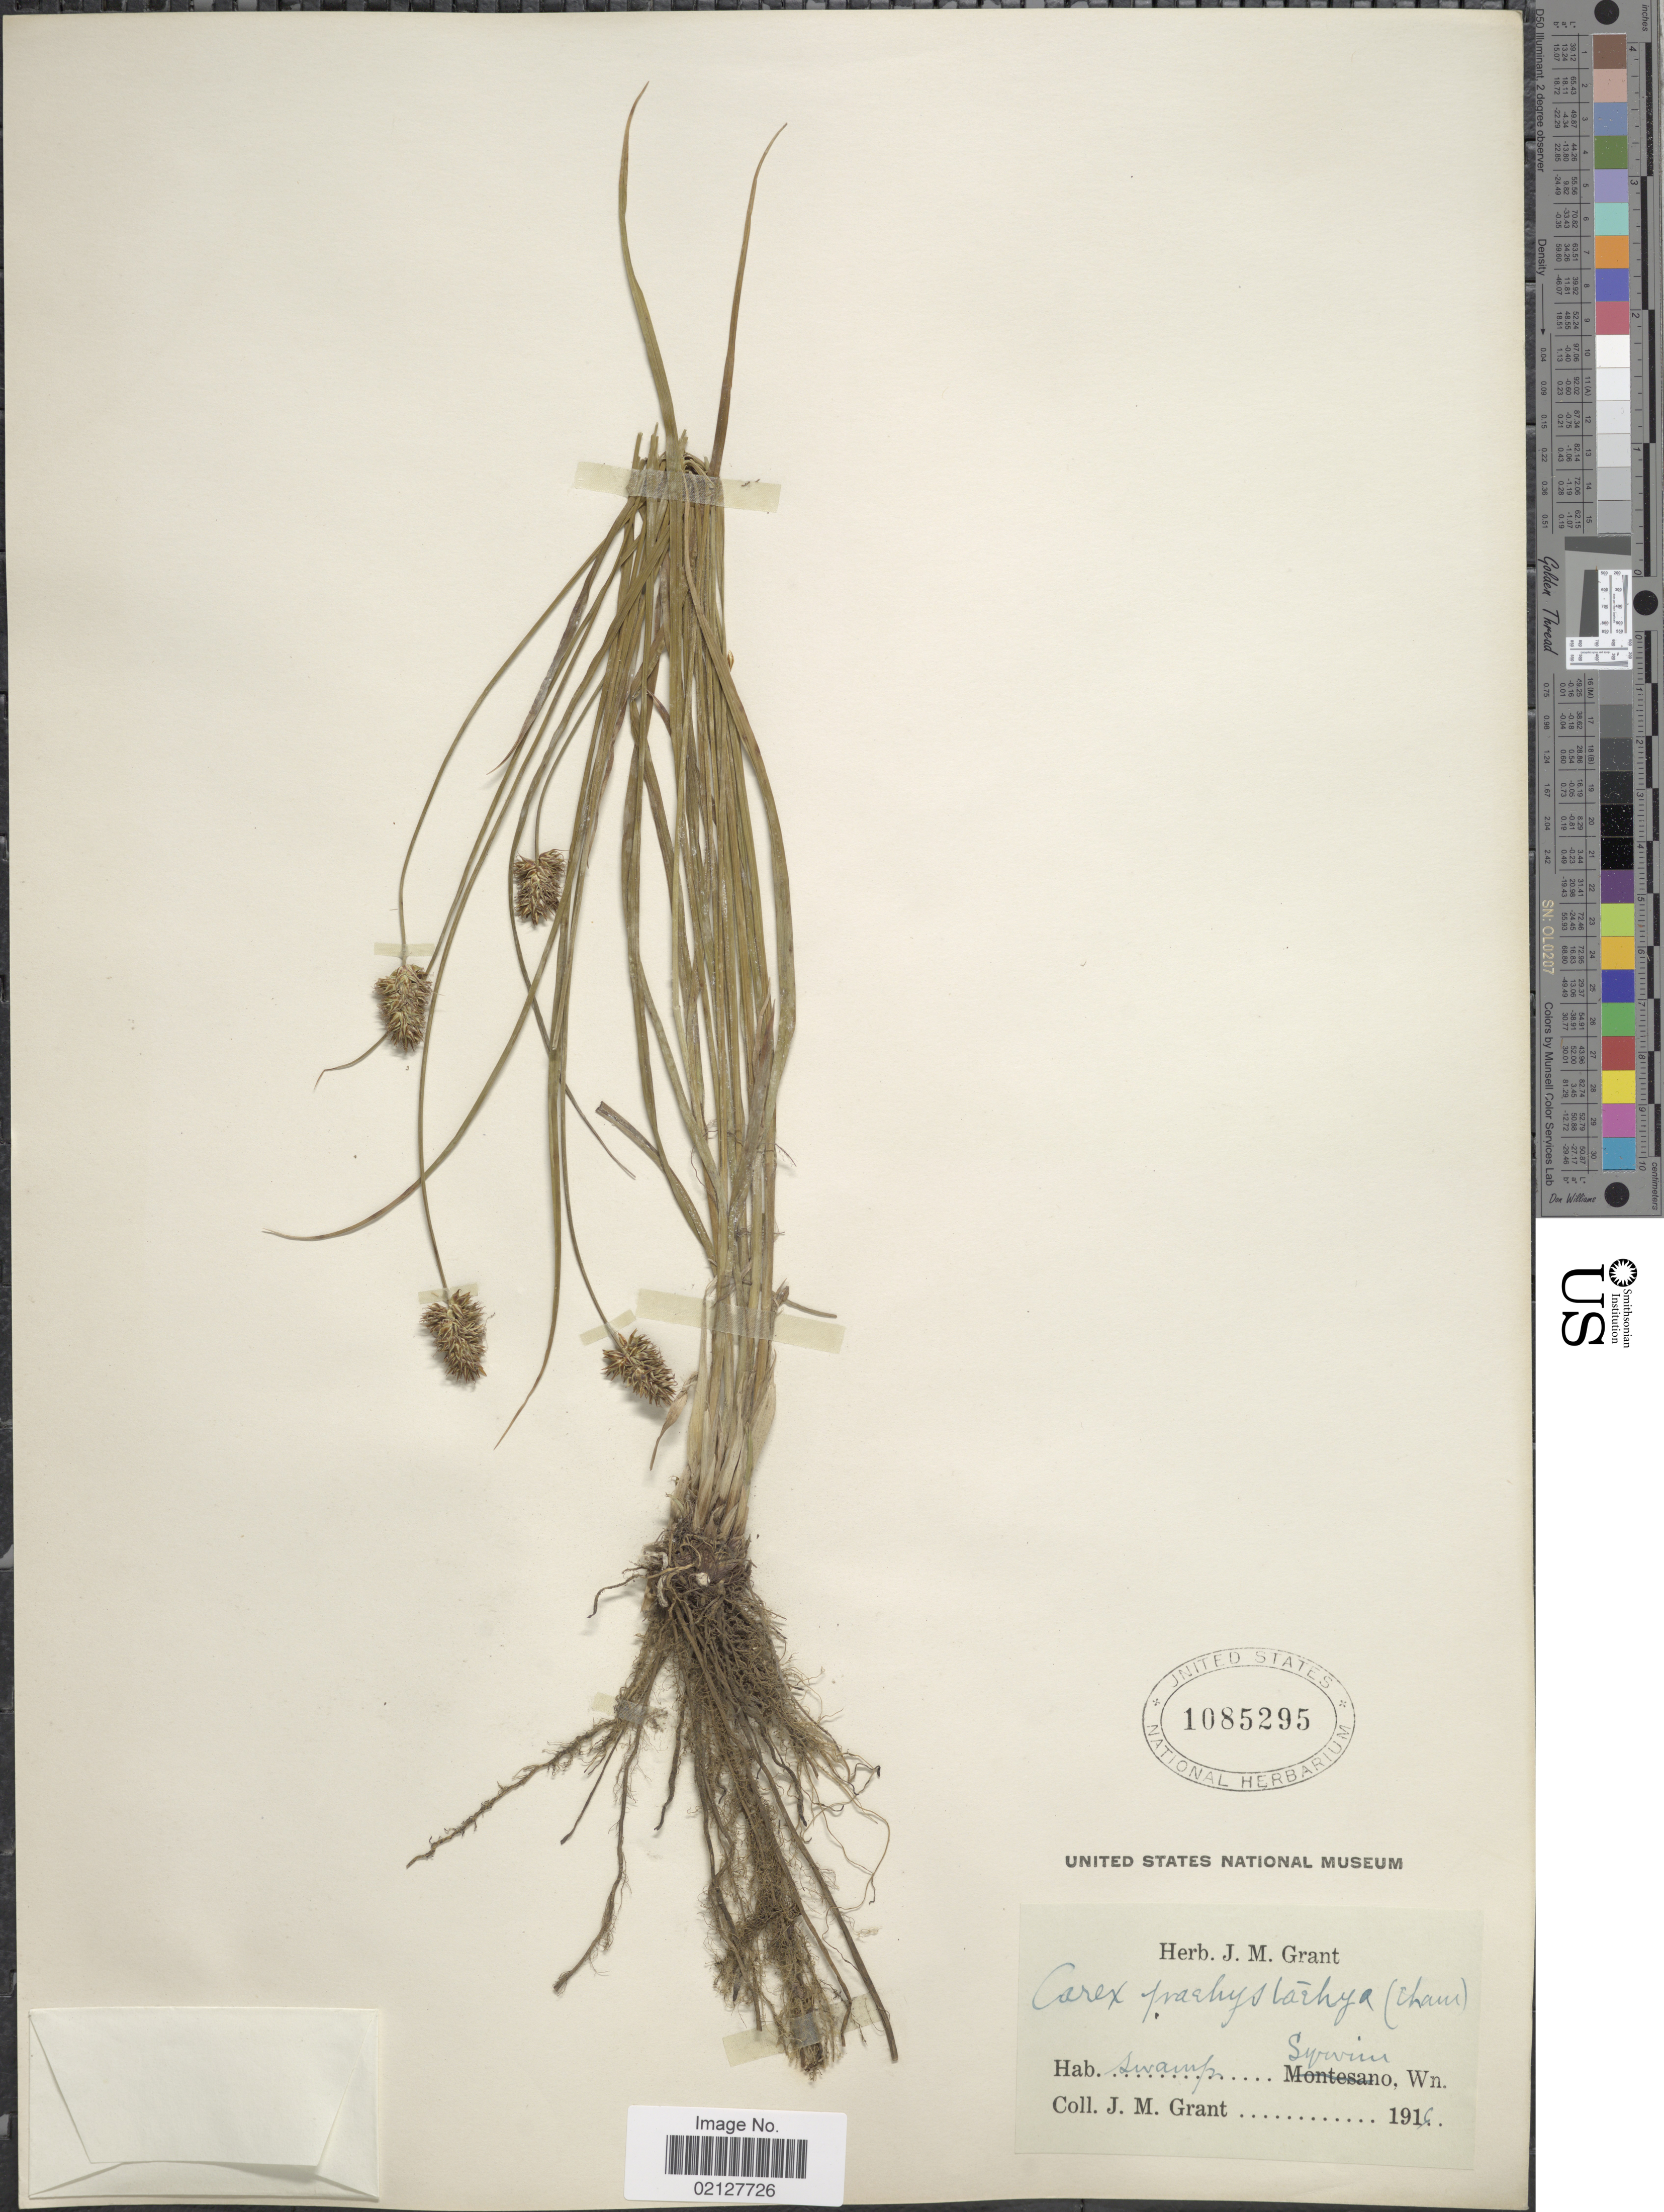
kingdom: Plantae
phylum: Tracheophyta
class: Liliopsida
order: Poales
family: Cyperaceae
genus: Carex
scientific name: Carex pachystachya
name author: Cham. ex Steud.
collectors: J. M. Grant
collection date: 1914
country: United States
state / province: Washington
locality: Sywim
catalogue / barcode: US 1085295